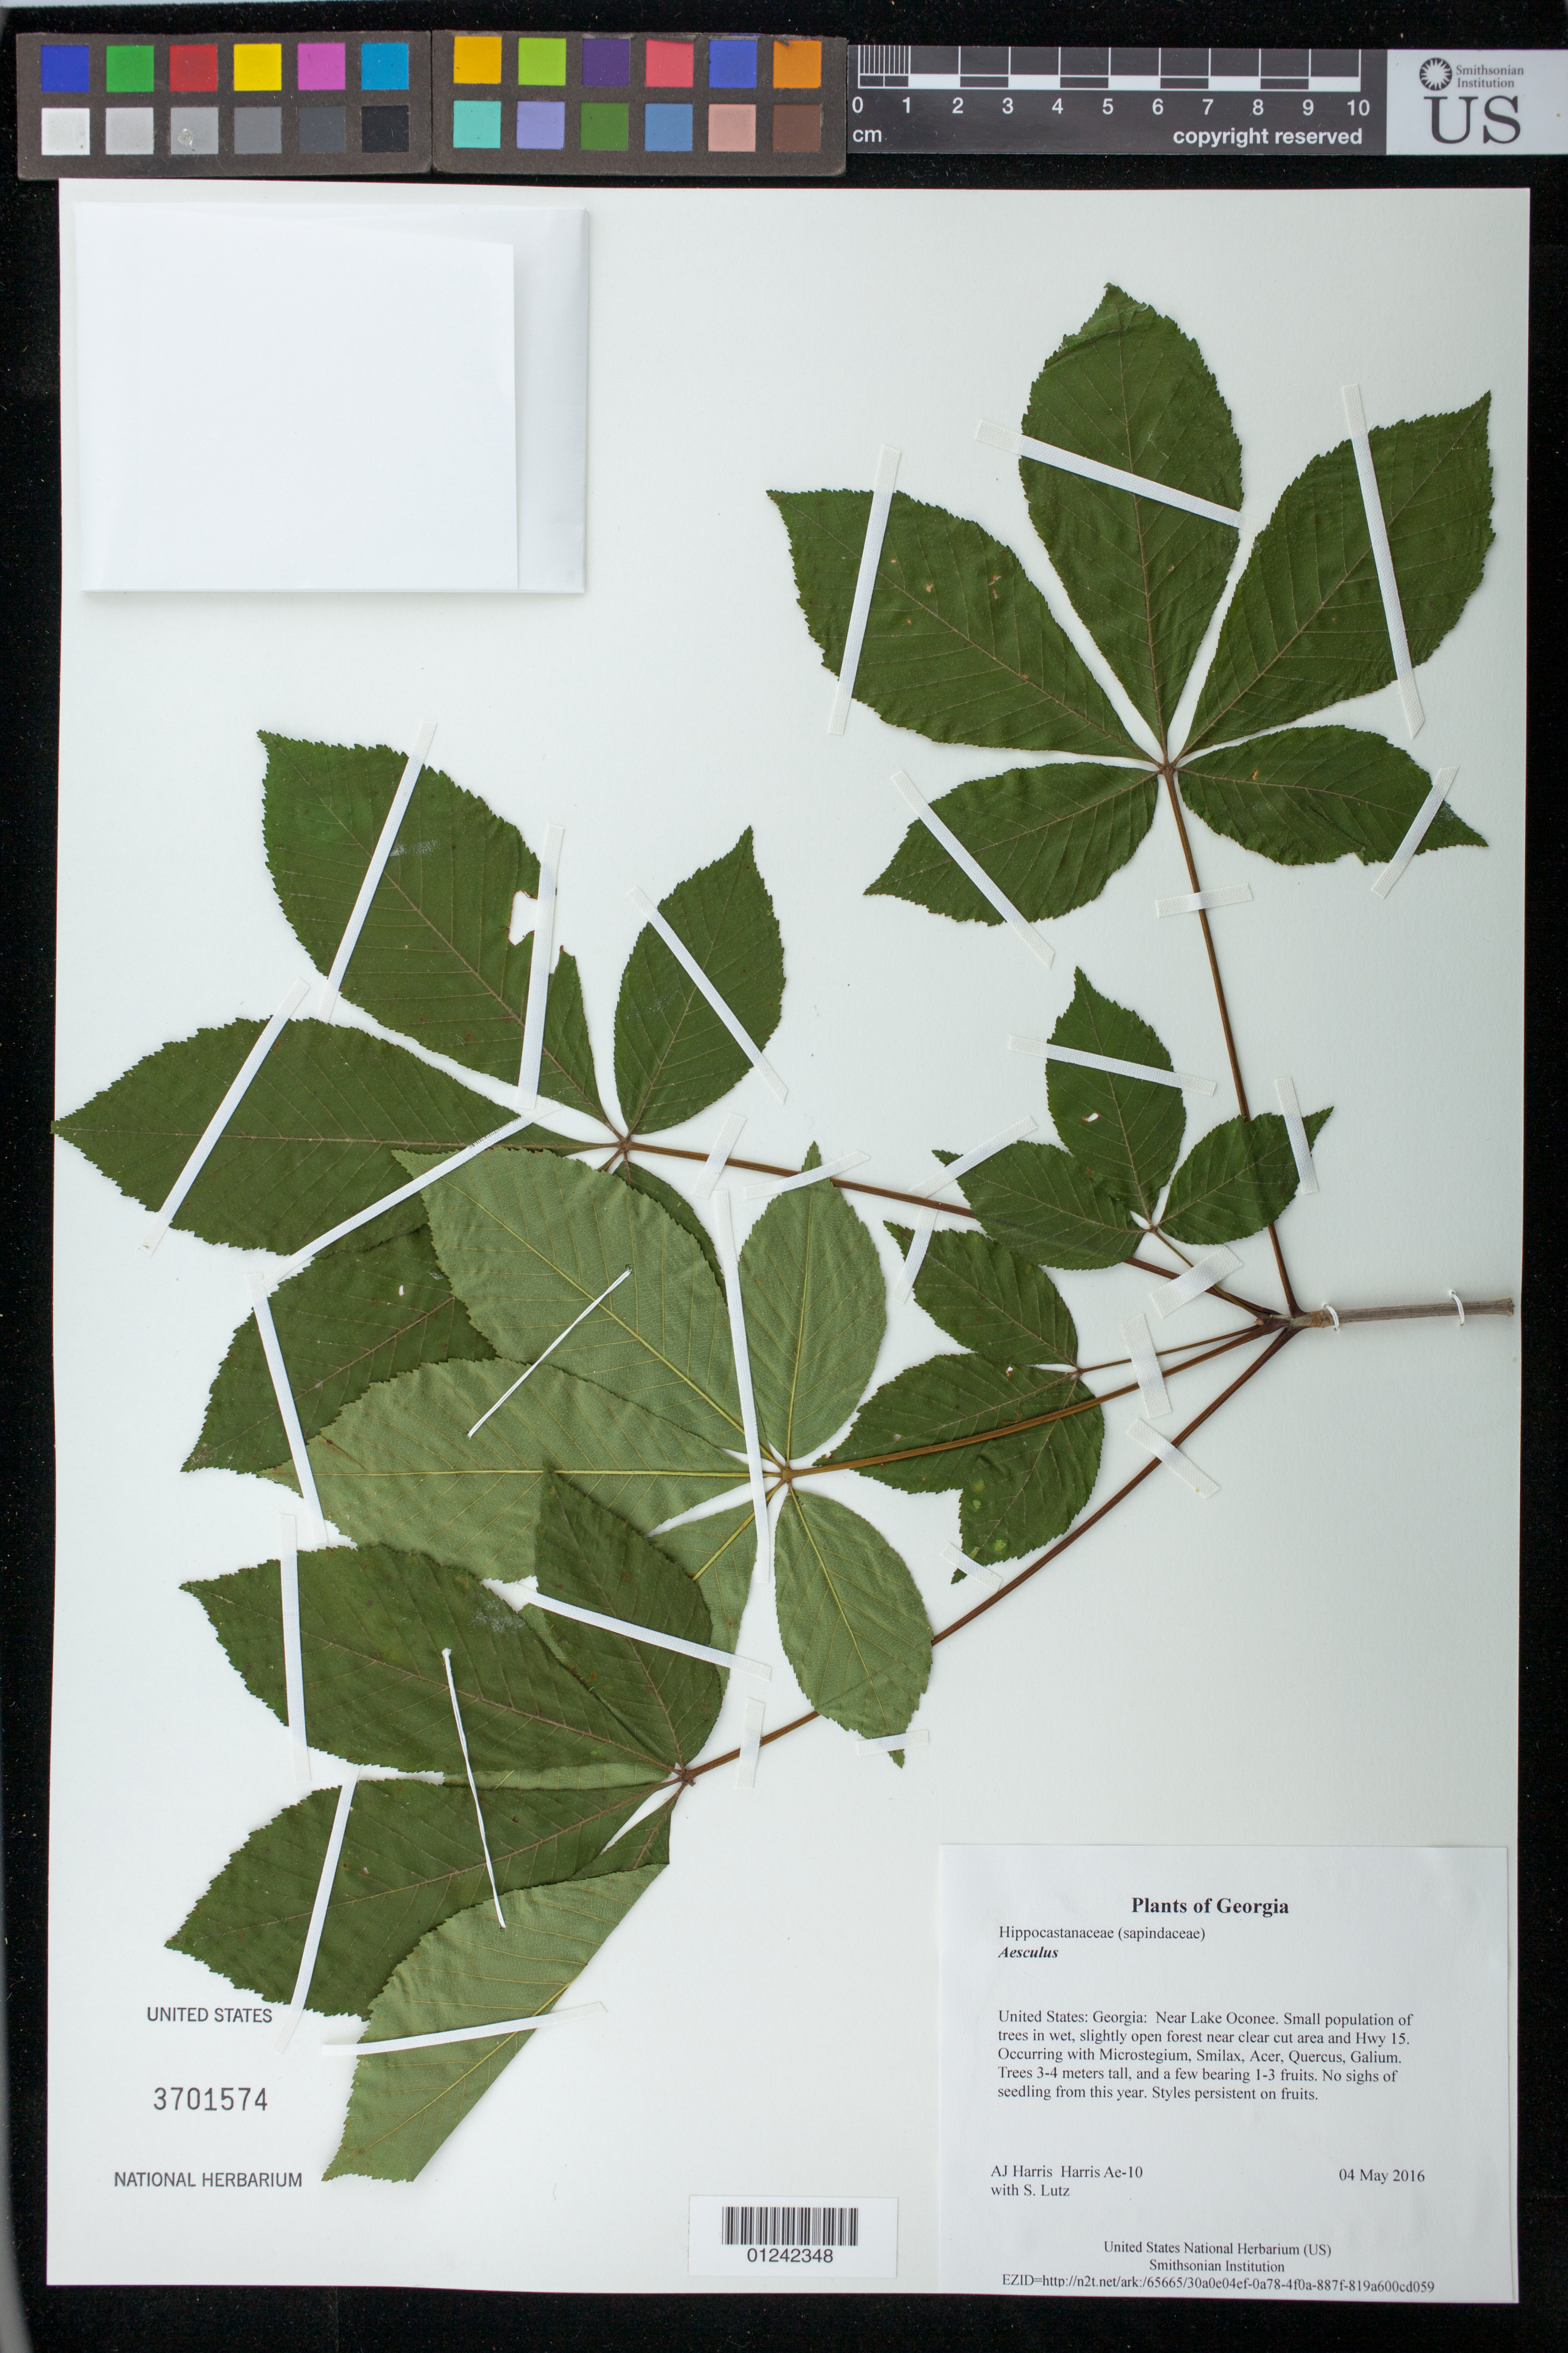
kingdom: Plantae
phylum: Tracheophyta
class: Magnoliopsida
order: Sapindales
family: Sapindaceae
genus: Aesculus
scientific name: Aesculus sp.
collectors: A. J. Harris & S. Lutz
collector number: Harris Ae-10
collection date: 2016-05-04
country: United States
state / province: Georgia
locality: Near Lake Oconee.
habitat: Small population of trees in wet, slightly open forest near clear cut area and Hwy 15. Occurring with Microstegium, Smilax, Acer, Quercus, Galium.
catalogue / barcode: US 3701574